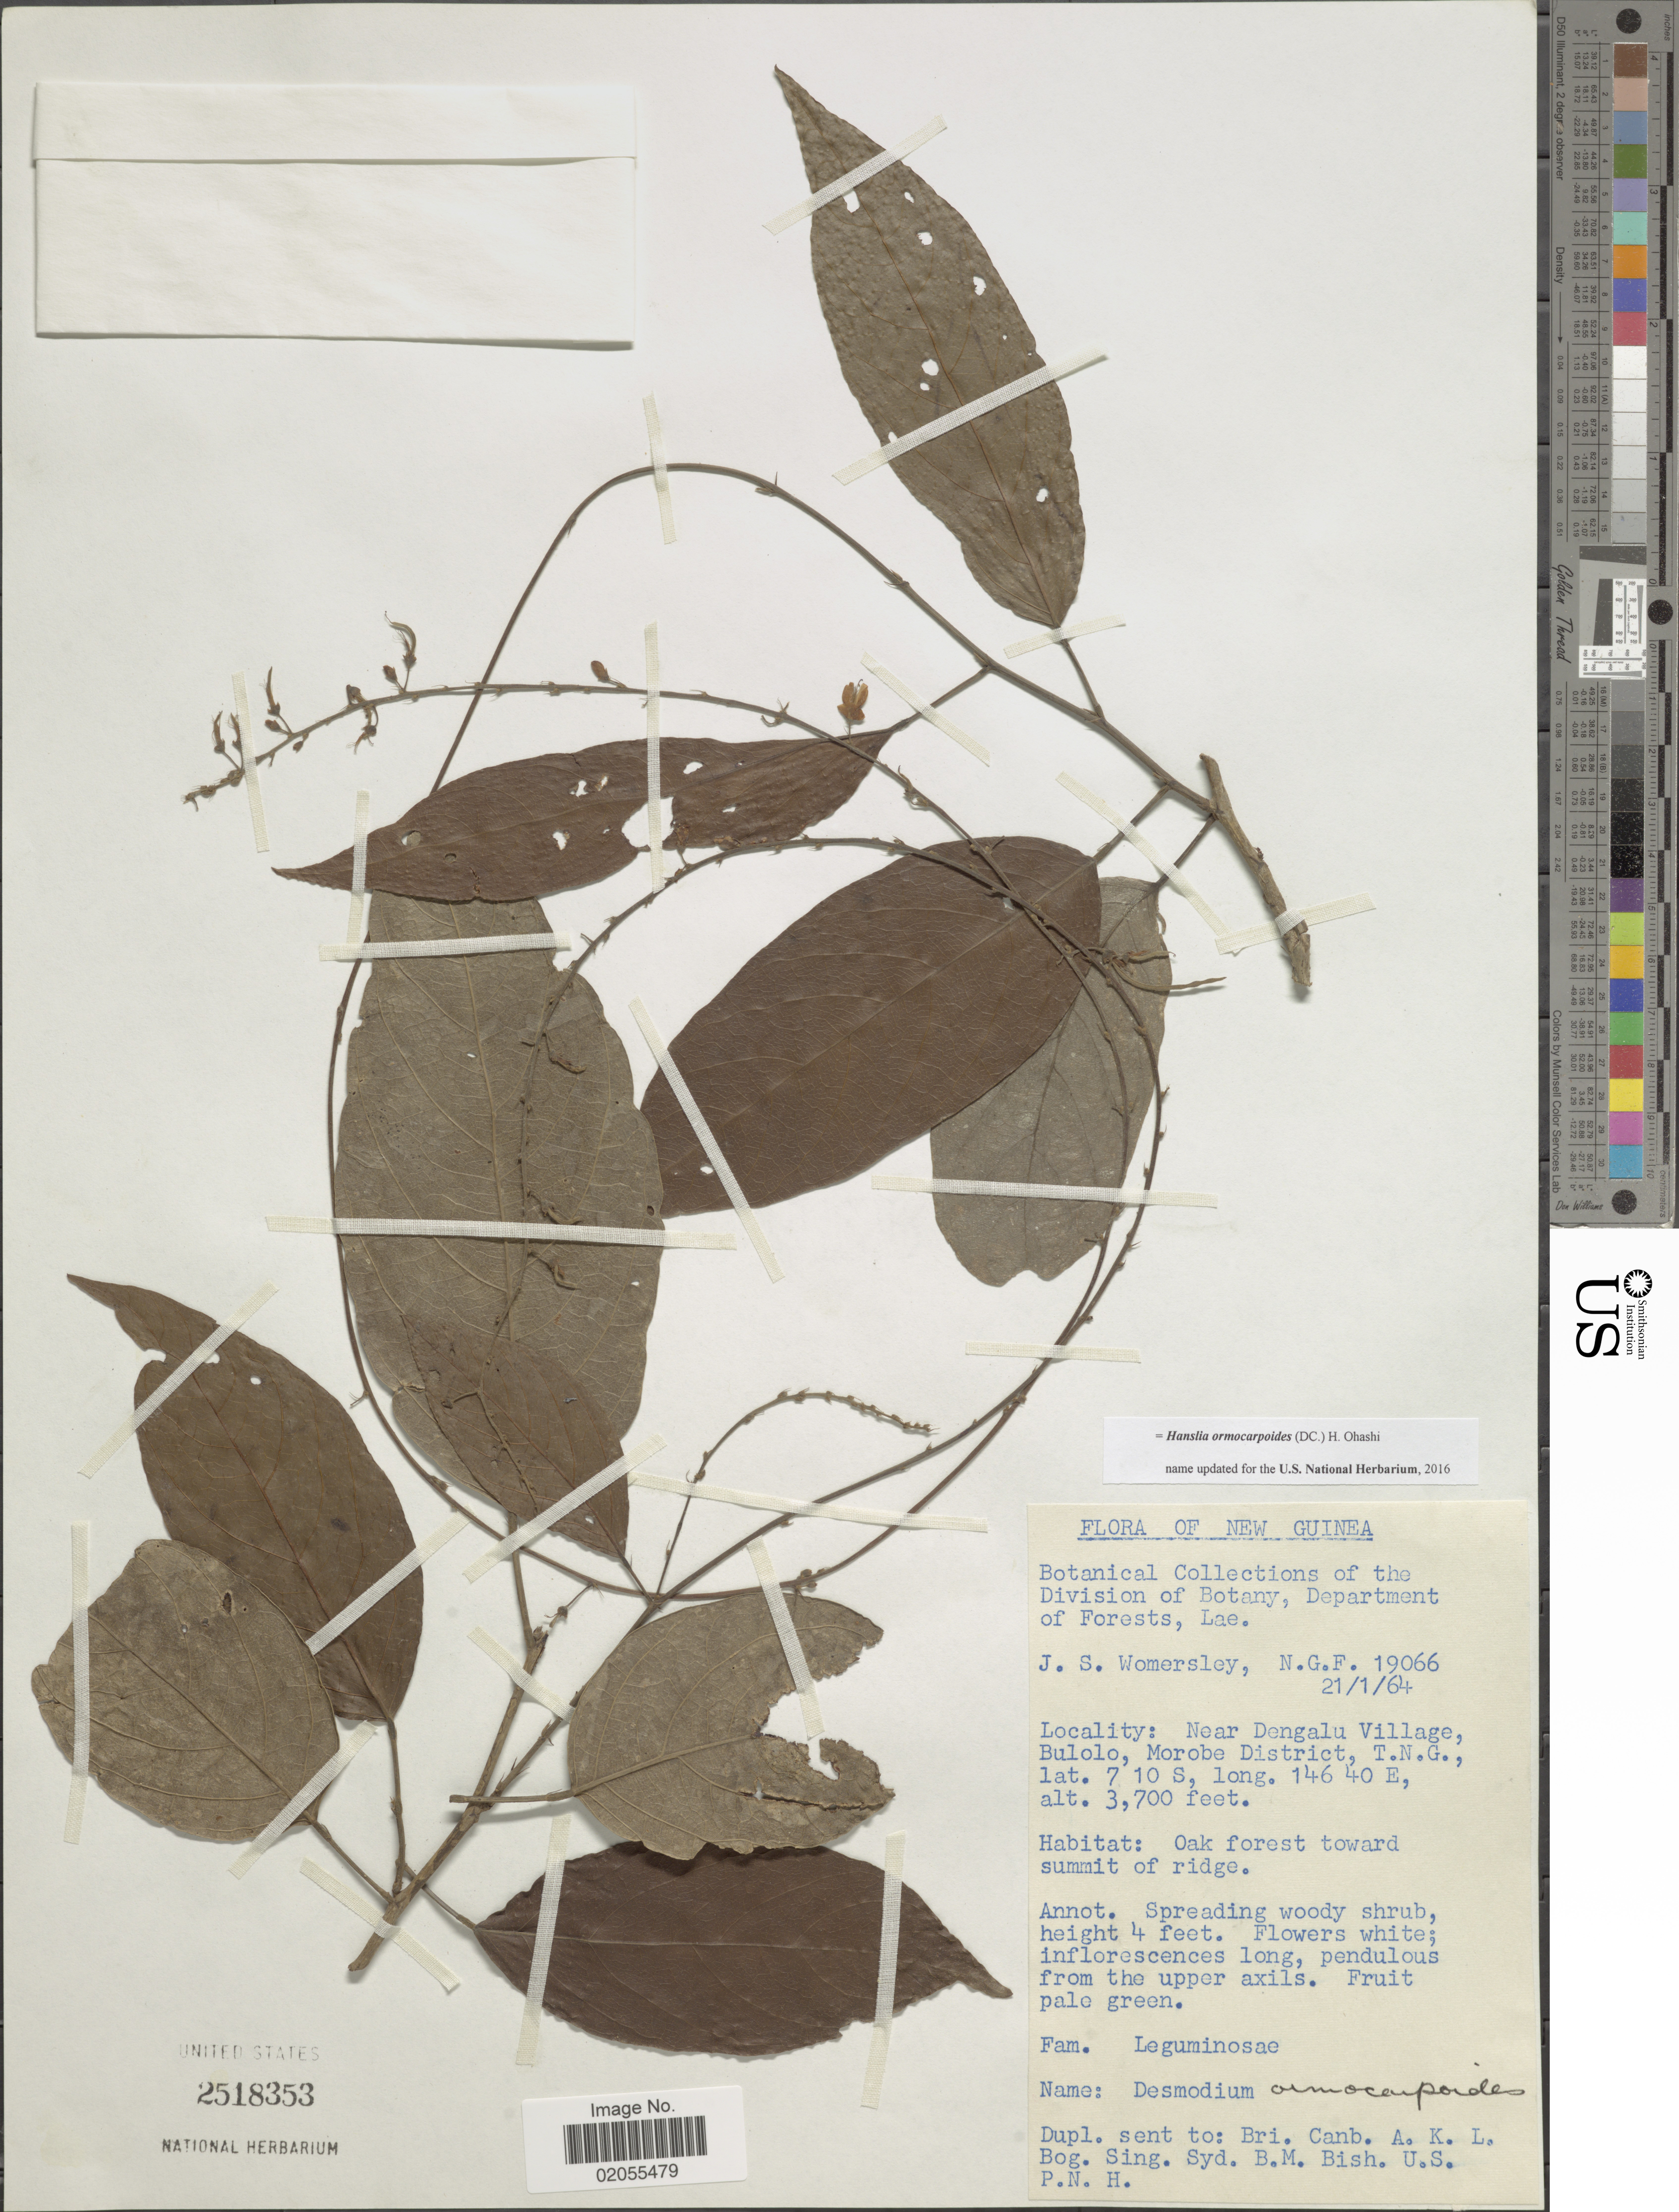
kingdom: Plantae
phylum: Tracheophyta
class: Magnoliopsida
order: Fabales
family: Fabaceae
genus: Hanslia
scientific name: Hanslia ormocarpoides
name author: (DC.) H. Ohashi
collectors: J. S. Womersley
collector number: NGF 19066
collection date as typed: Transcribed d/m/y: 21/1/64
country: Papua New Guinea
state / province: Morobe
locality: New Guinea, near Dengalu Village, Bulolo, TNG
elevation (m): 1128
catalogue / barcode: US 2518353